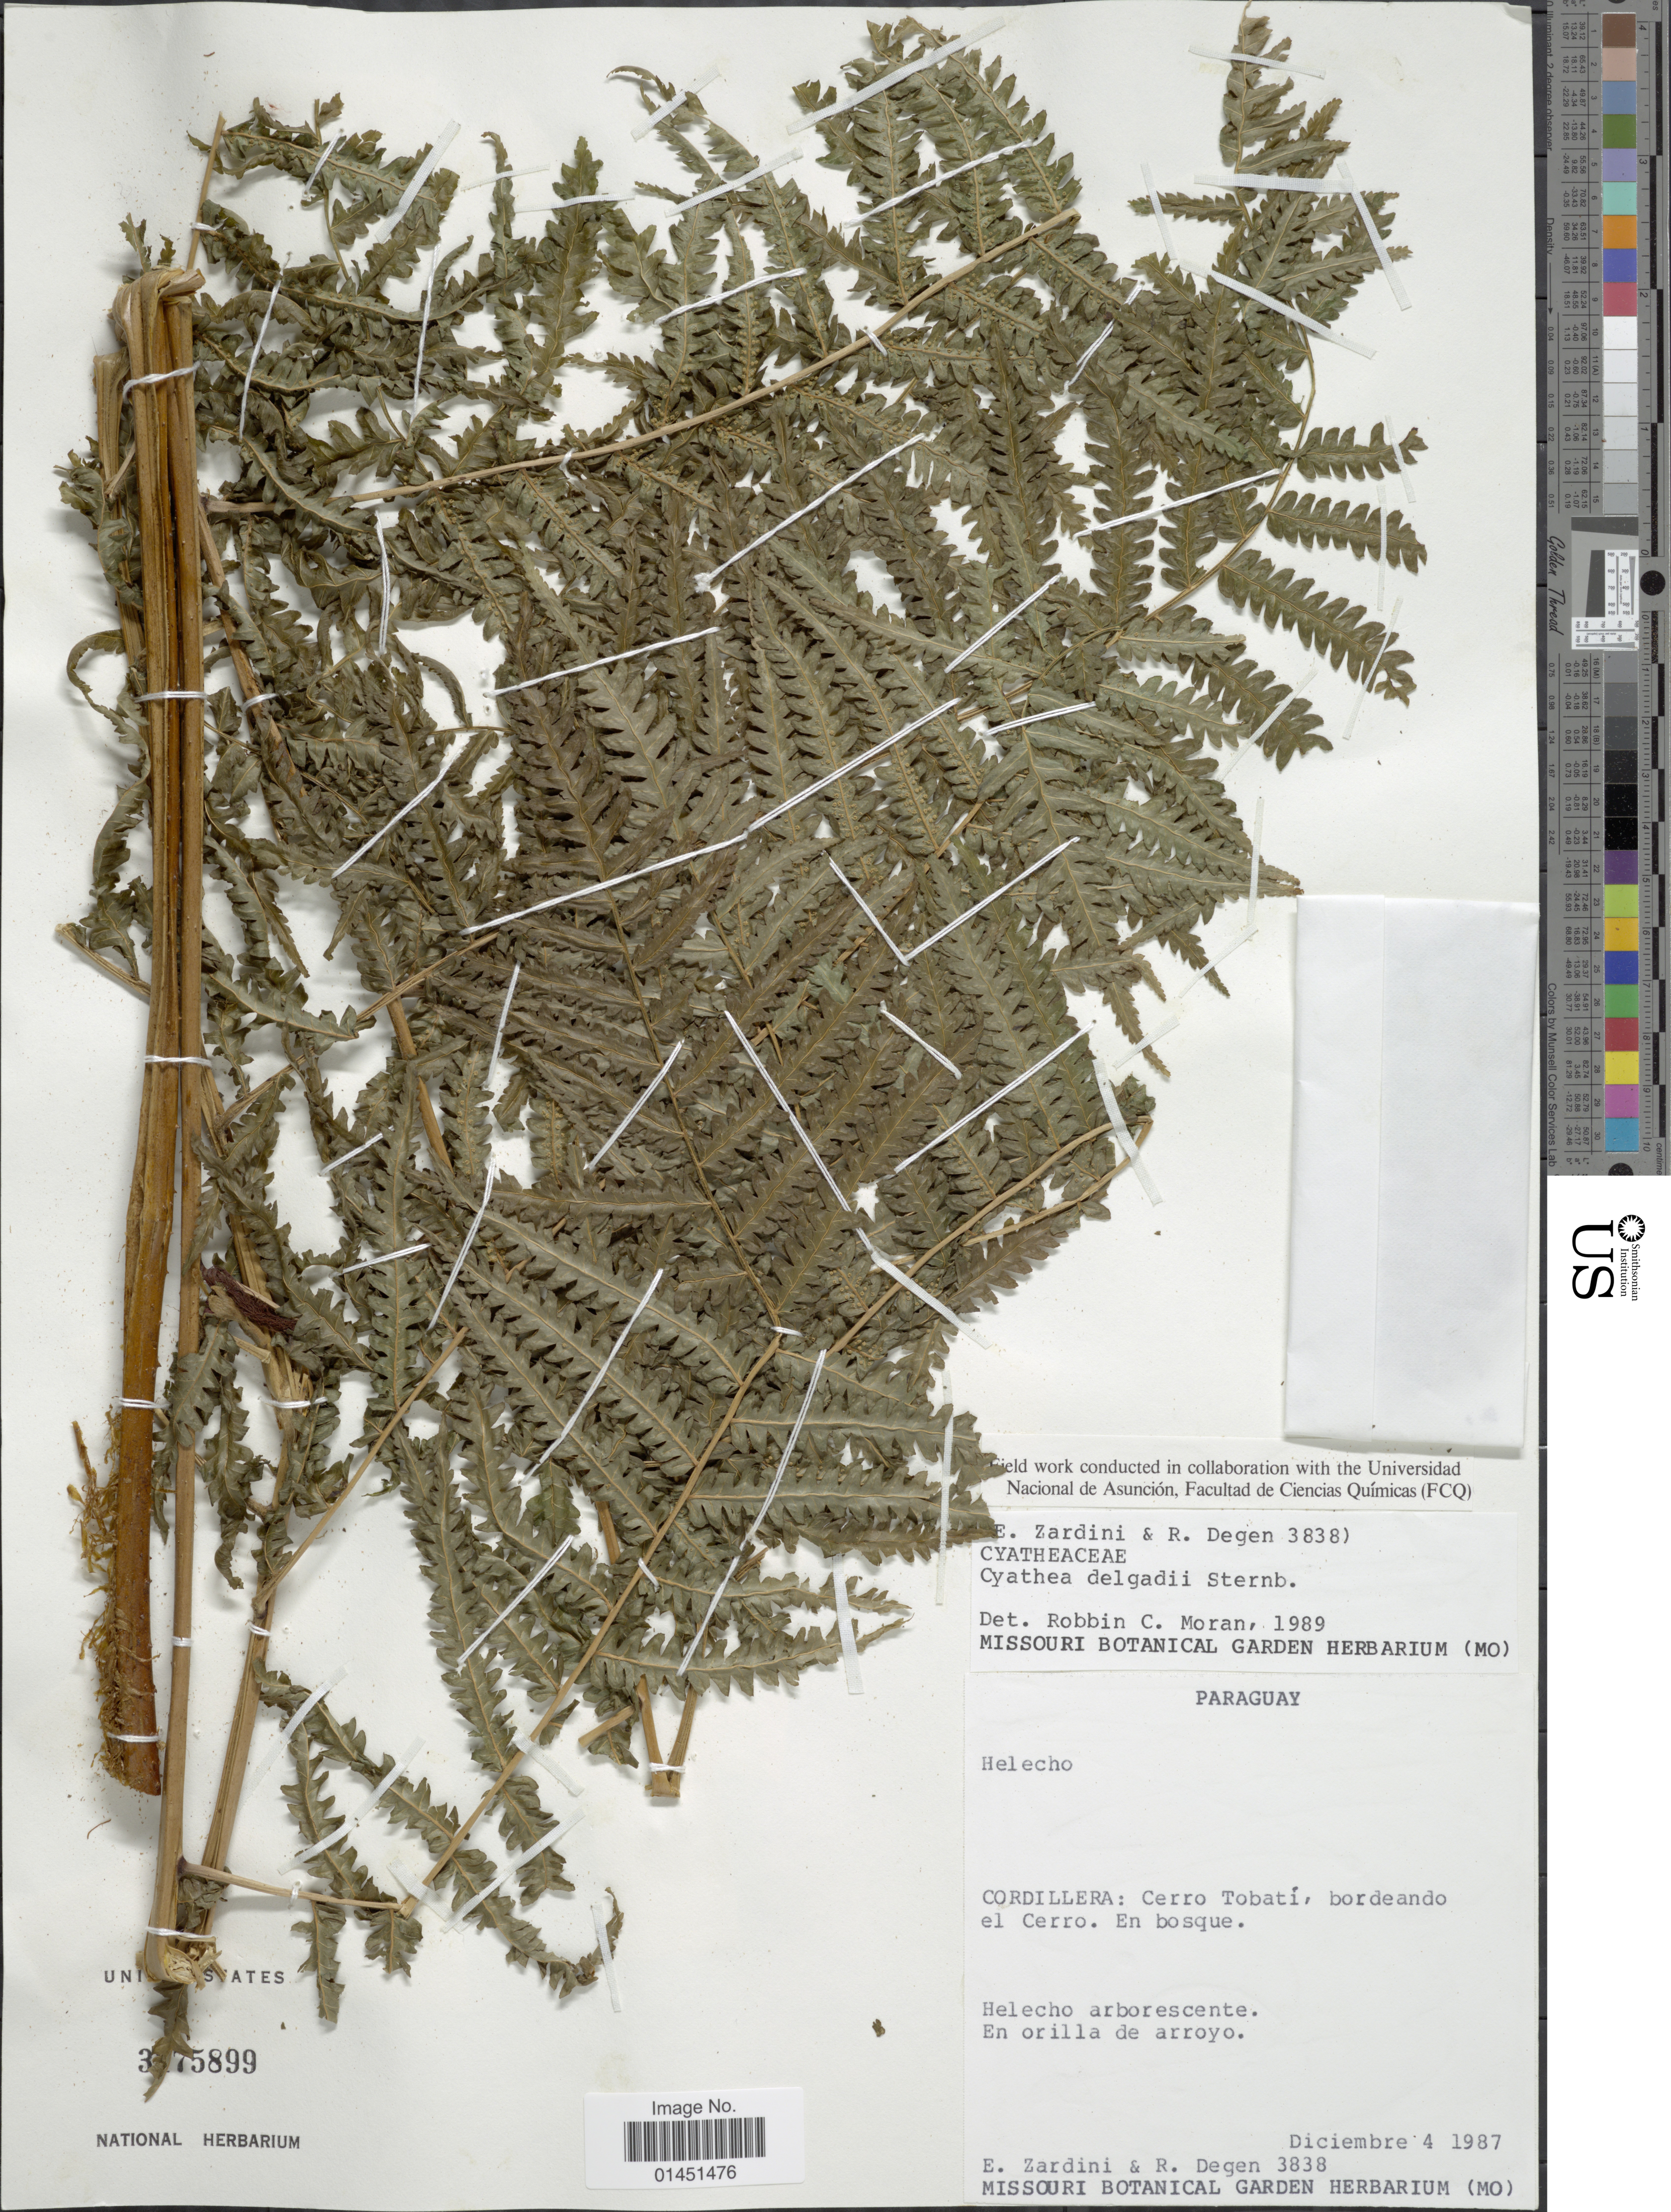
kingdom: Plantae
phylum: Tracheophyta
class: Polypodiopsida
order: Cyatheales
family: Cyatheaceae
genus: Cyathea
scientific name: Cyathea delgadii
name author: Pohl ex Sternb.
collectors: E. M. Zardini & R. Degen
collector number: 3838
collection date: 1987-12-04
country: Paraguay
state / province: Cordillera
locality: Cerro Tobati, bordeando el Cerro. En Bosque